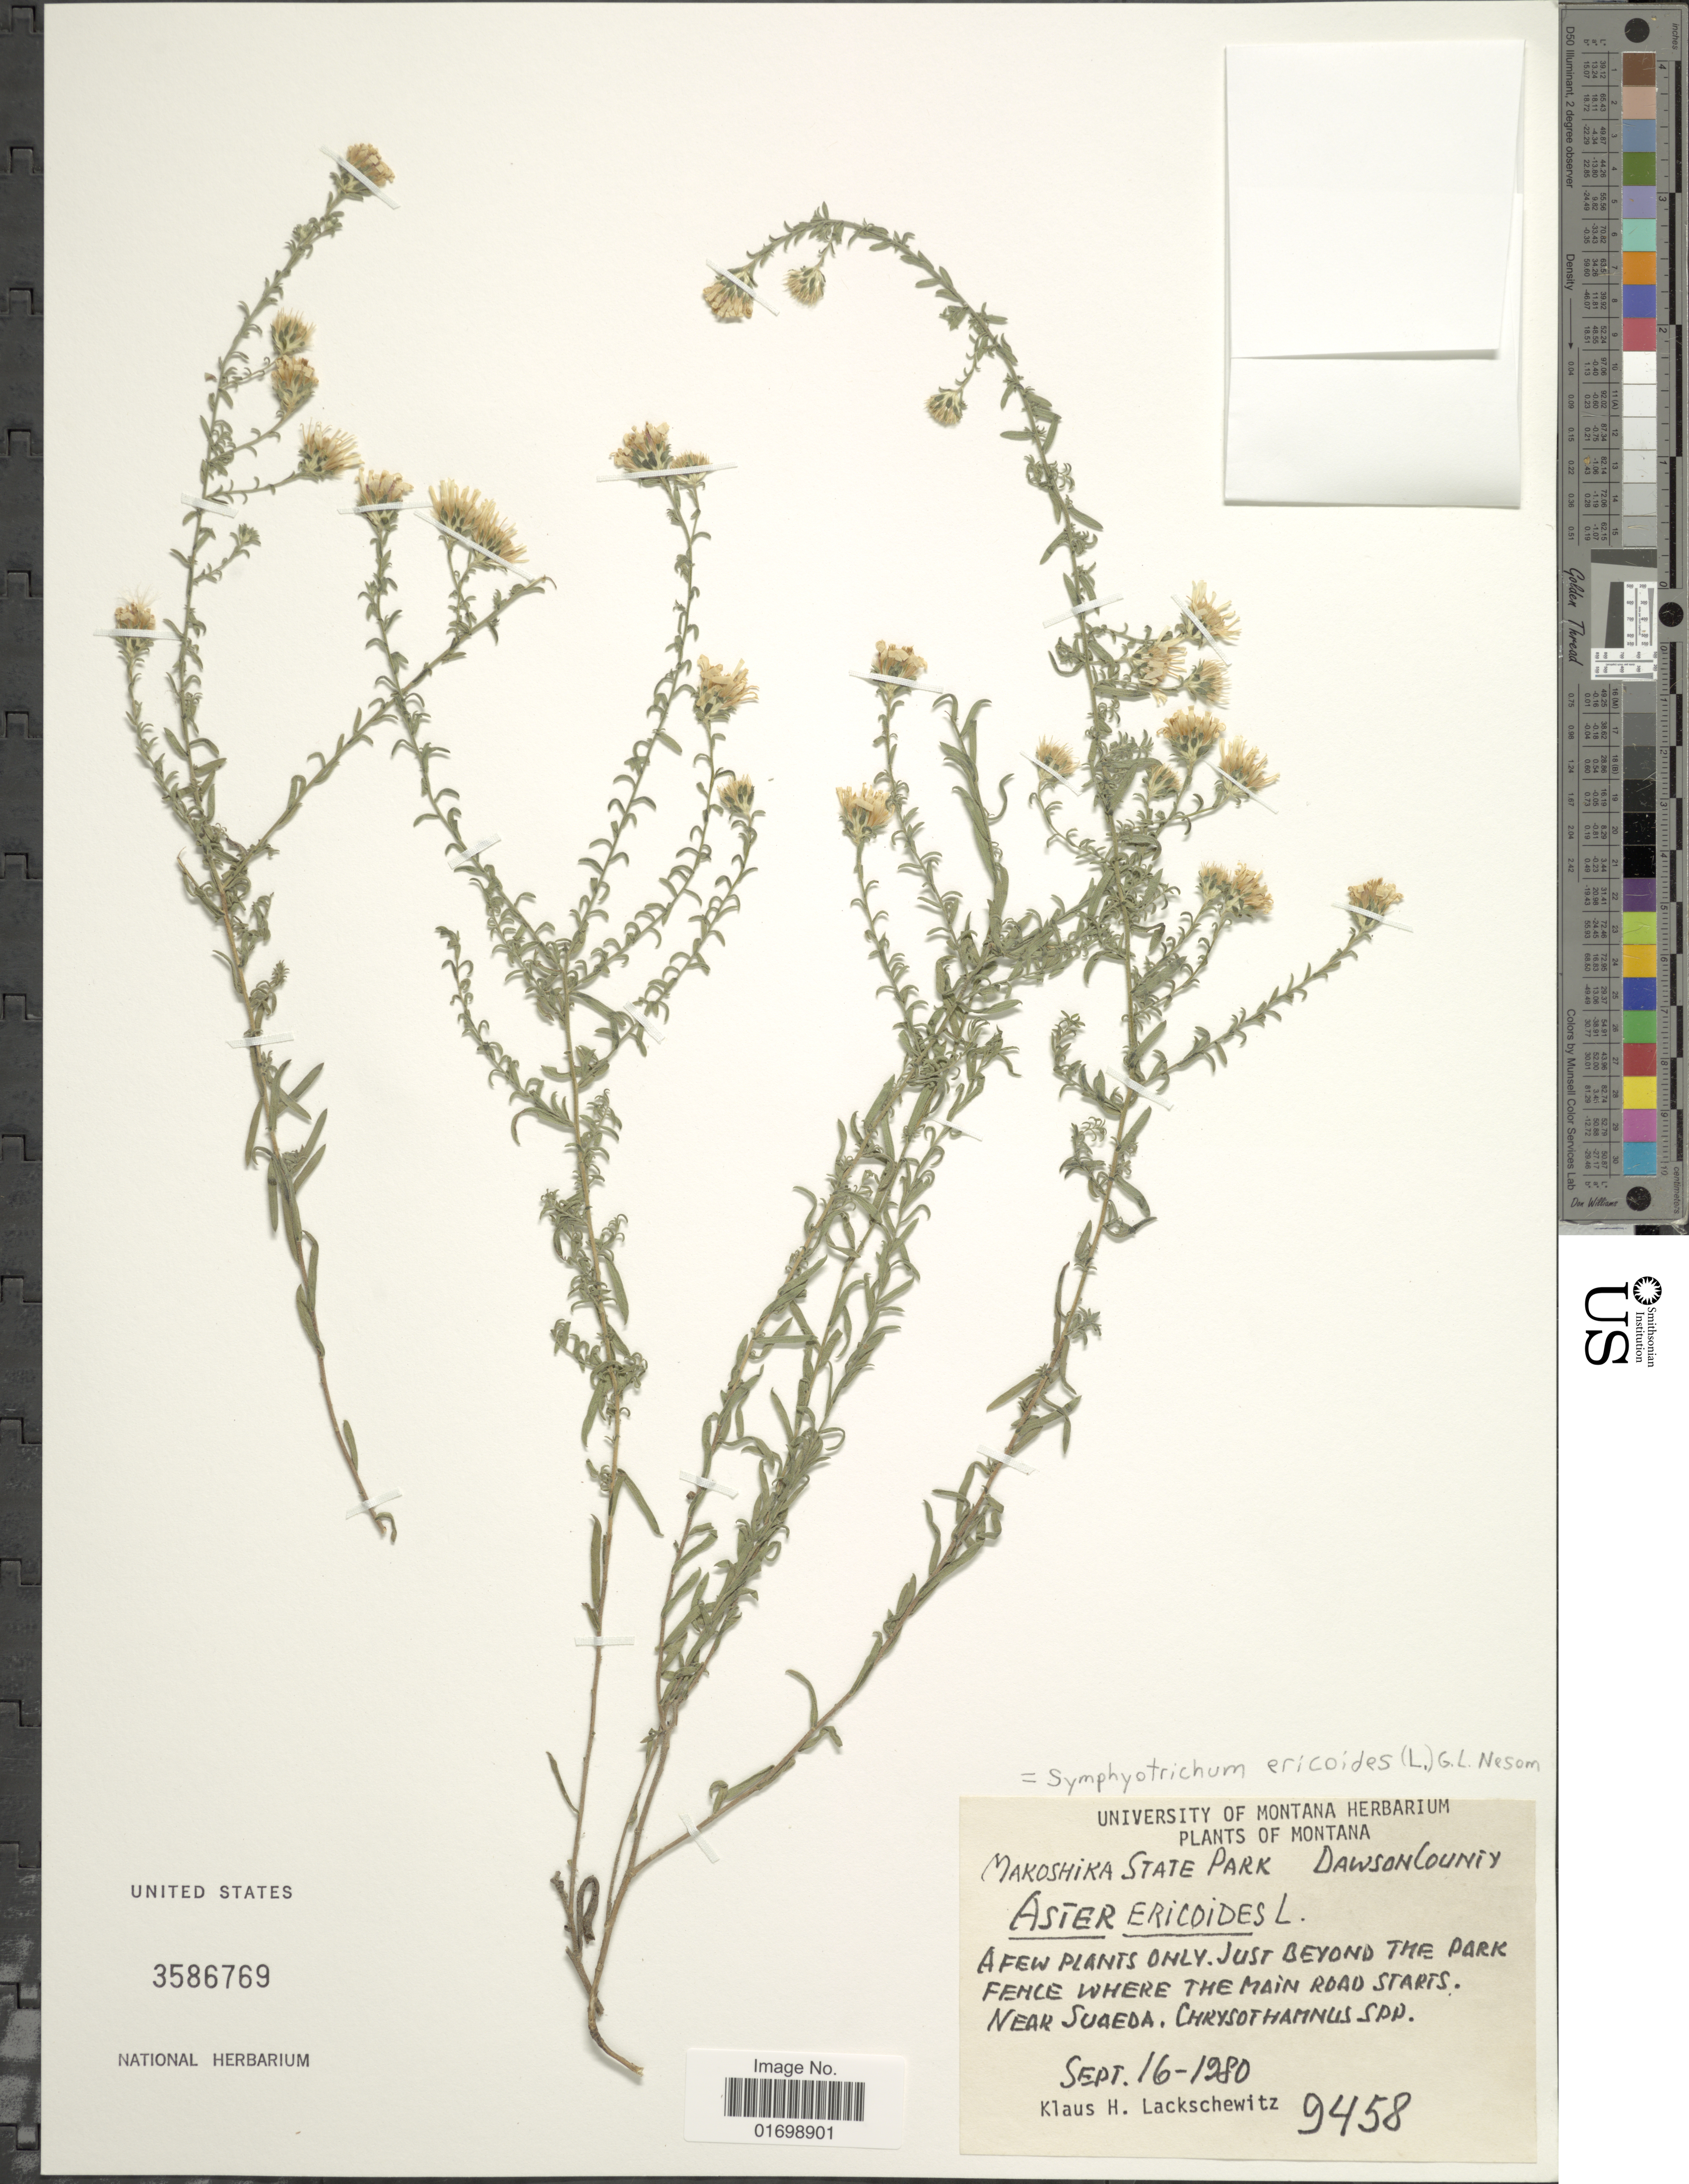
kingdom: Plantae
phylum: Tracheophyta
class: Magnoliopsida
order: Asterales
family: Asteraceae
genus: Symphyotrichum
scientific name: Symphyotrichum ericoides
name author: (L.) G.L. Nesom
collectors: K. Lackschewitz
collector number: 9458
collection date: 1980-09-16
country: United States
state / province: Montana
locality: Makoshika State Park, Dawson County. just beyond the park fence where the main road starts, near Suaeda, Crysothamnus spp.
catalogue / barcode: US 3586769